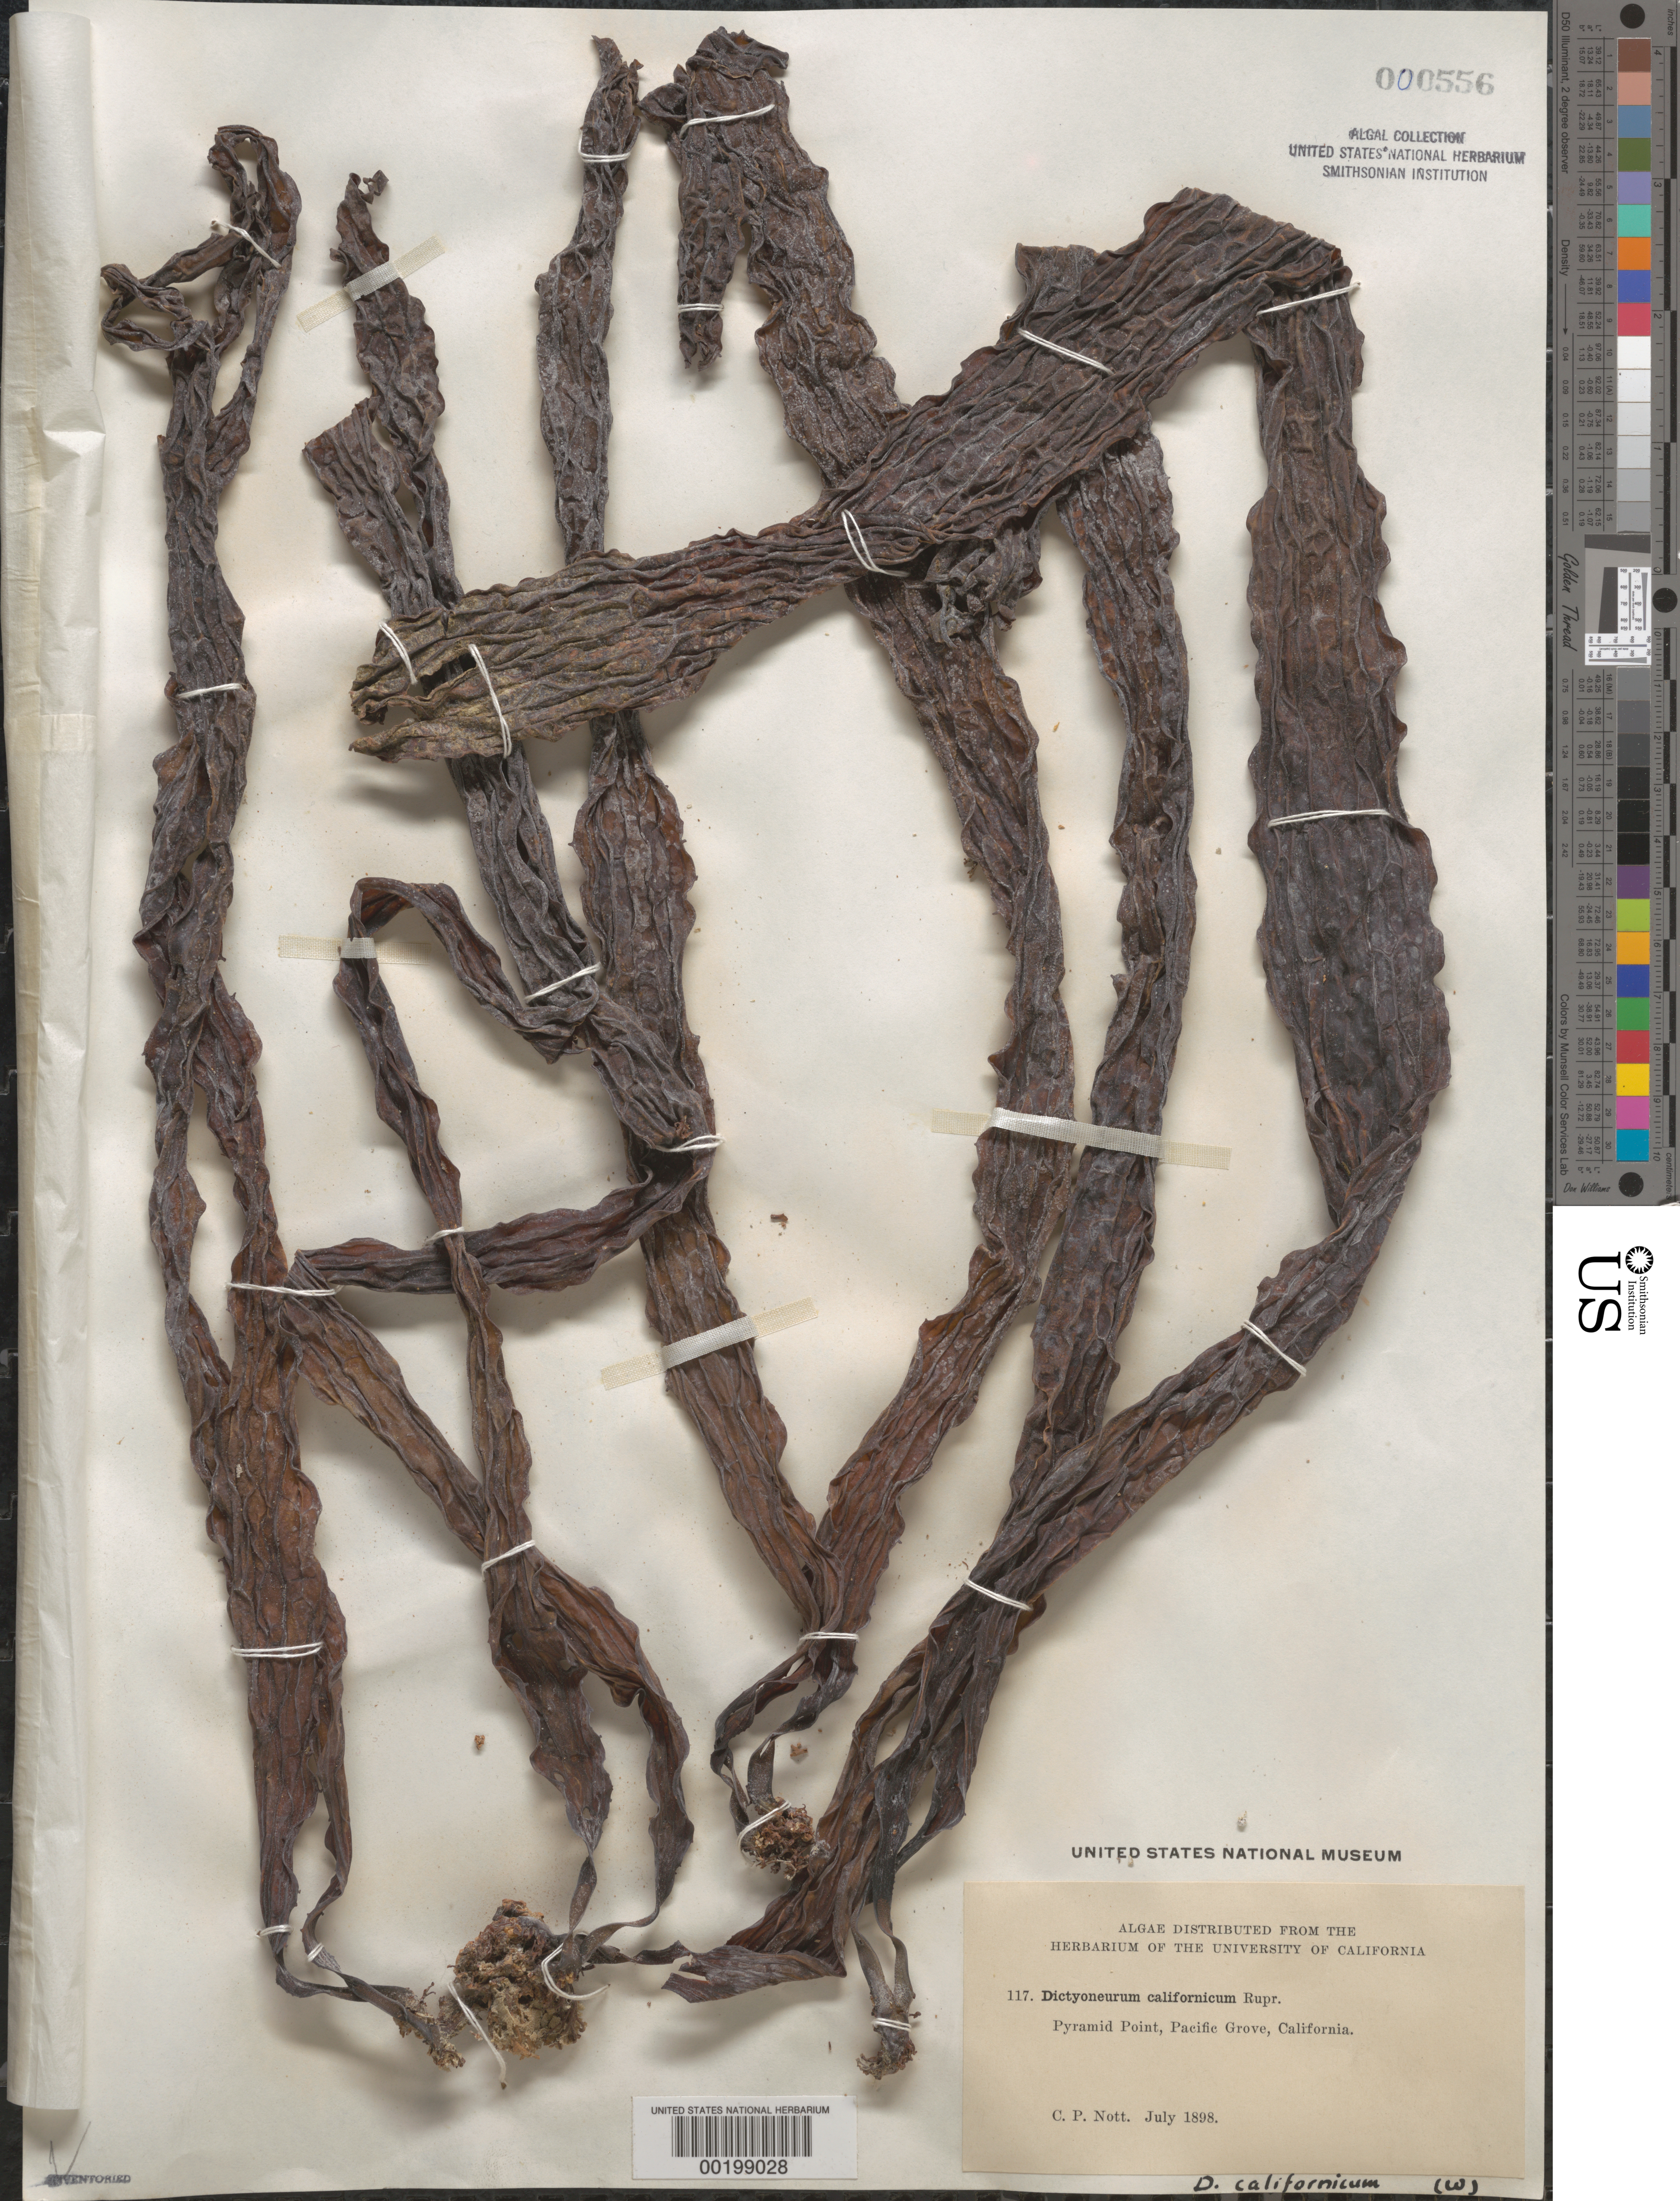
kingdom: Chromista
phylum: Ochrophyta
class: Phaeophyceae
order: Laminariales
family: Costariaceae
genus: Dictyoneurum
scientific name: Dictyoneurum californicum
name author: Rupr.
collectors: C. Nott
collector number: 117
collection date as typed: Jul 1898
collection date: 1898-07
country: United States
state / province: California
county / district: Monterey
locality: Pyramid Point, Pacific Grove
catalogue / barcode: US 556